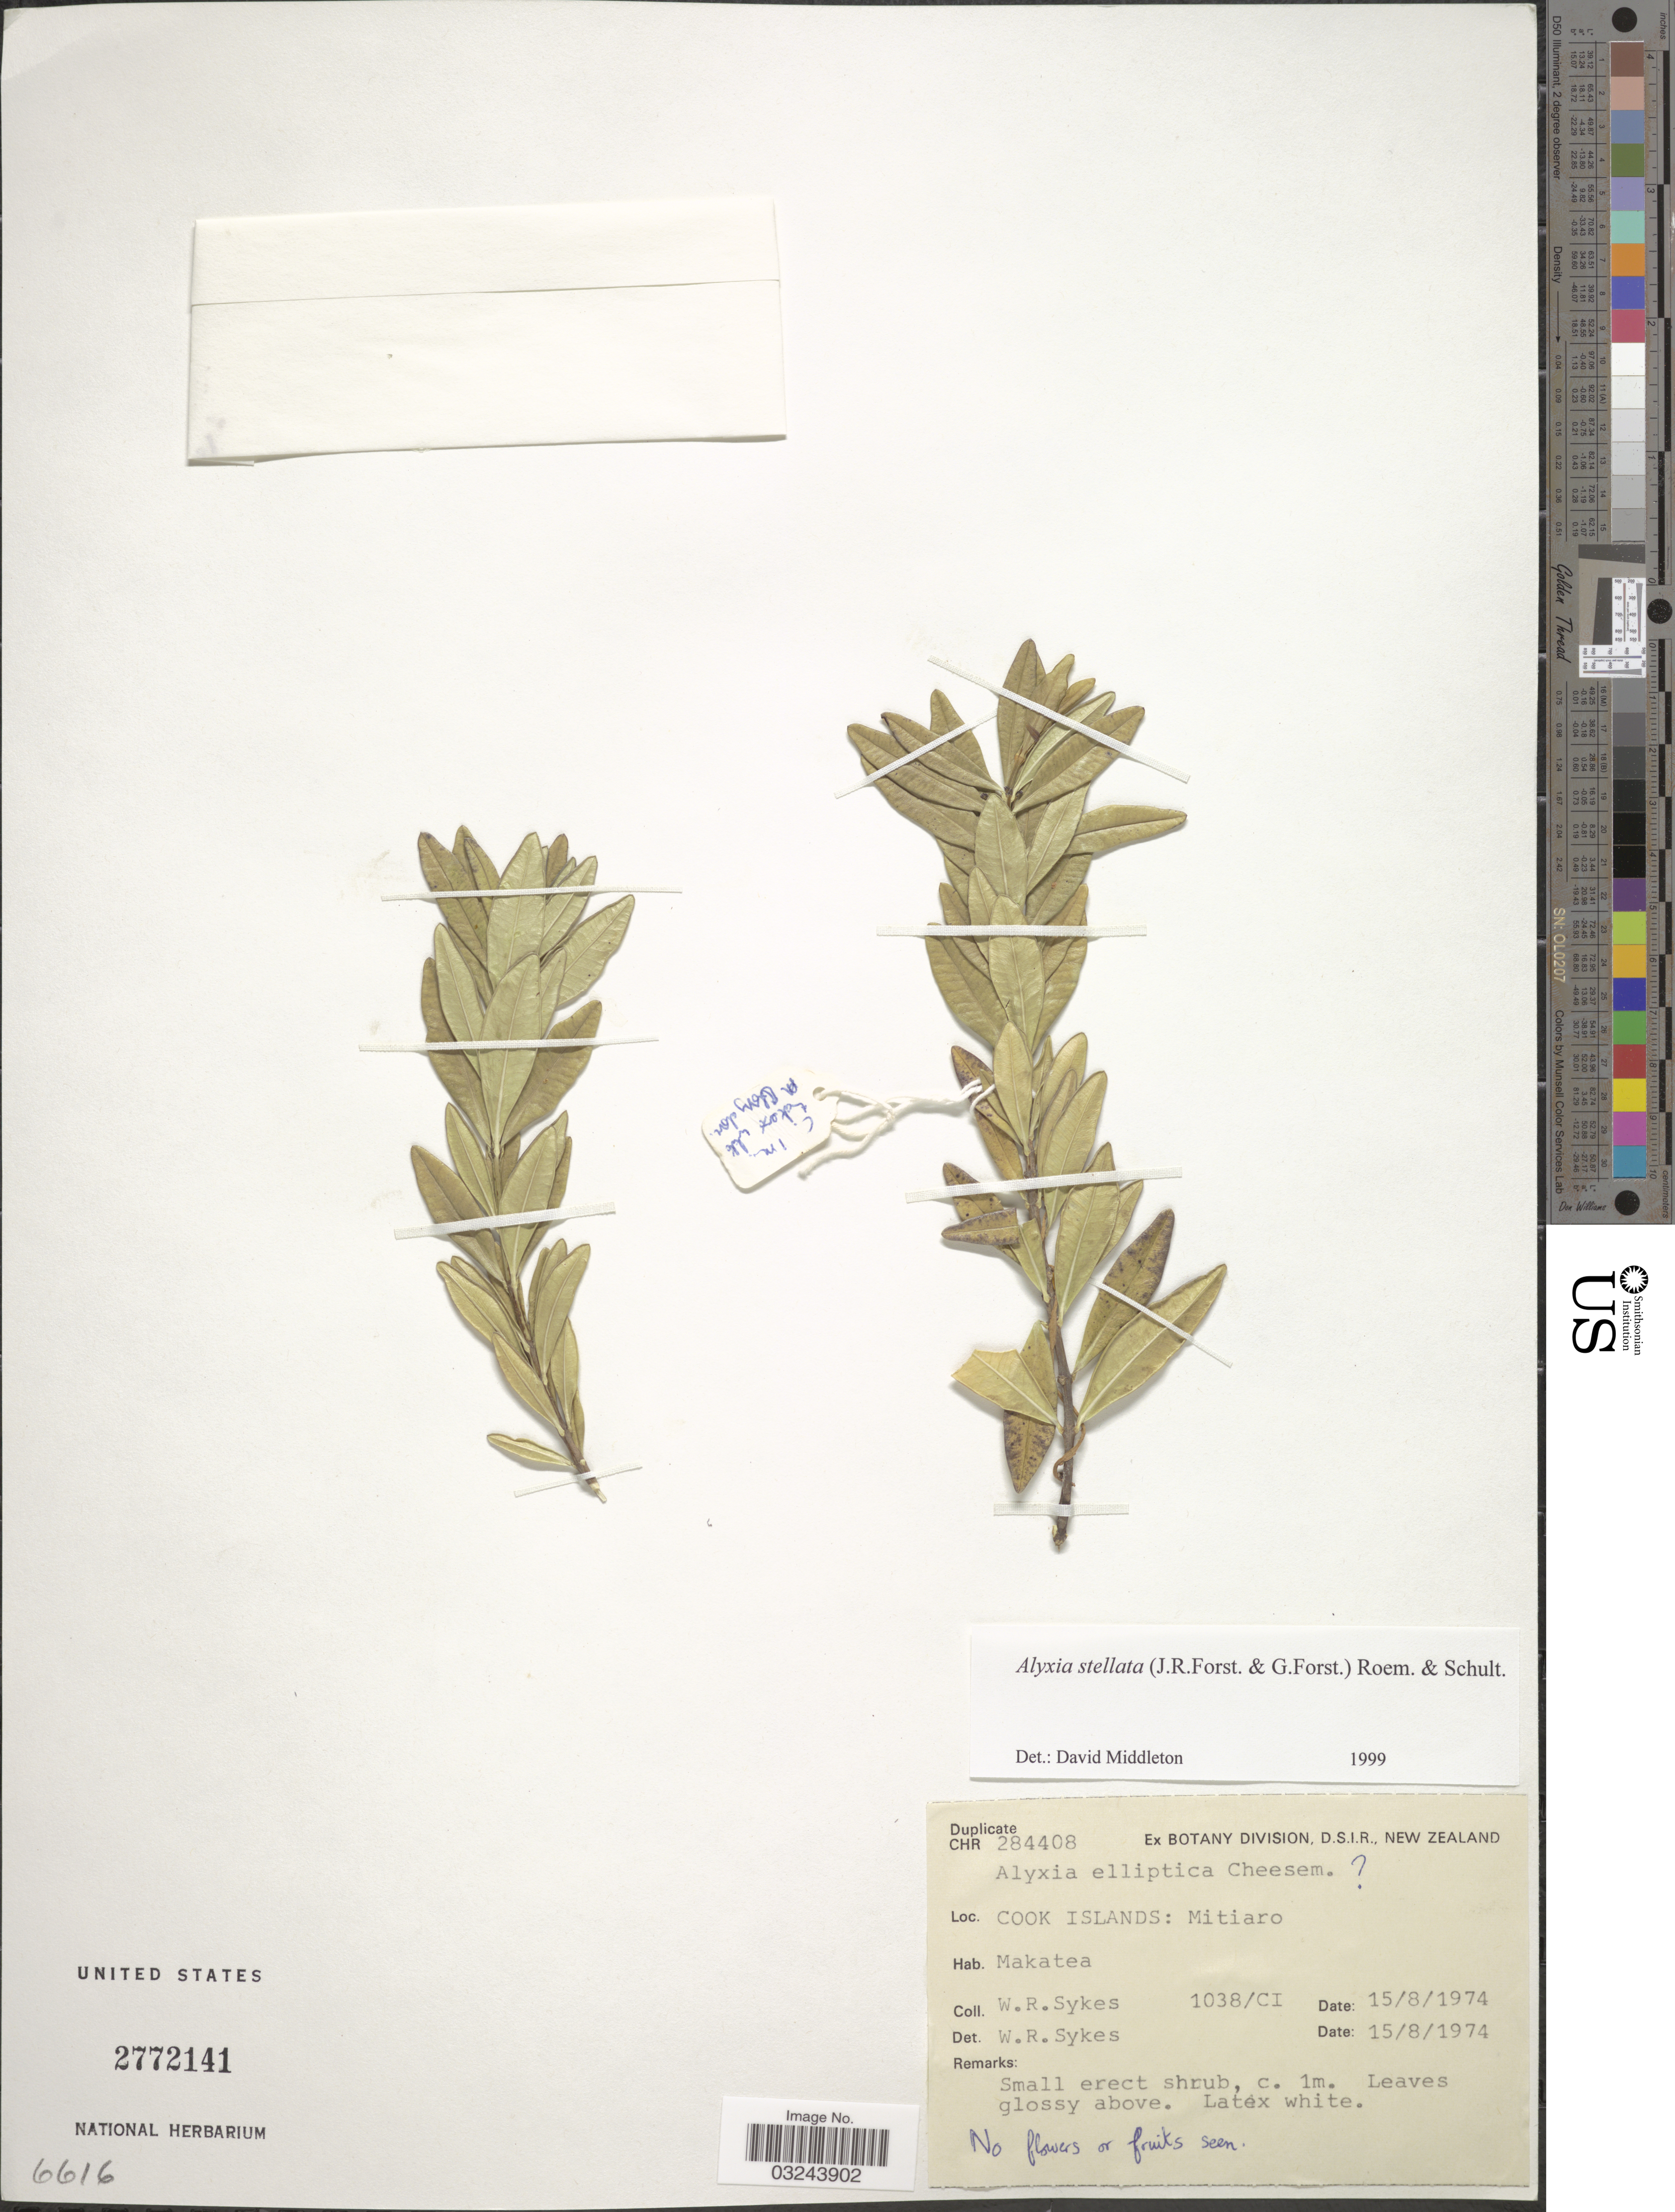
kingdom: Plantae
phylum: Tracheophyta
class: Magnoliopsida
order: Gentianales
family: Apocynaceae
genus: Alyxia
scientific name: Alyxia stellata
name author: (J.R. Forst. & G. Forst.) Roem. & Schult.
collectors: W. R. Sykes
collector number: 1038/CI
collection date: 1974-08-15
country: Cook Islands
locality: Mitiaro. Makatea.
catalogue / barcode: US 2772141